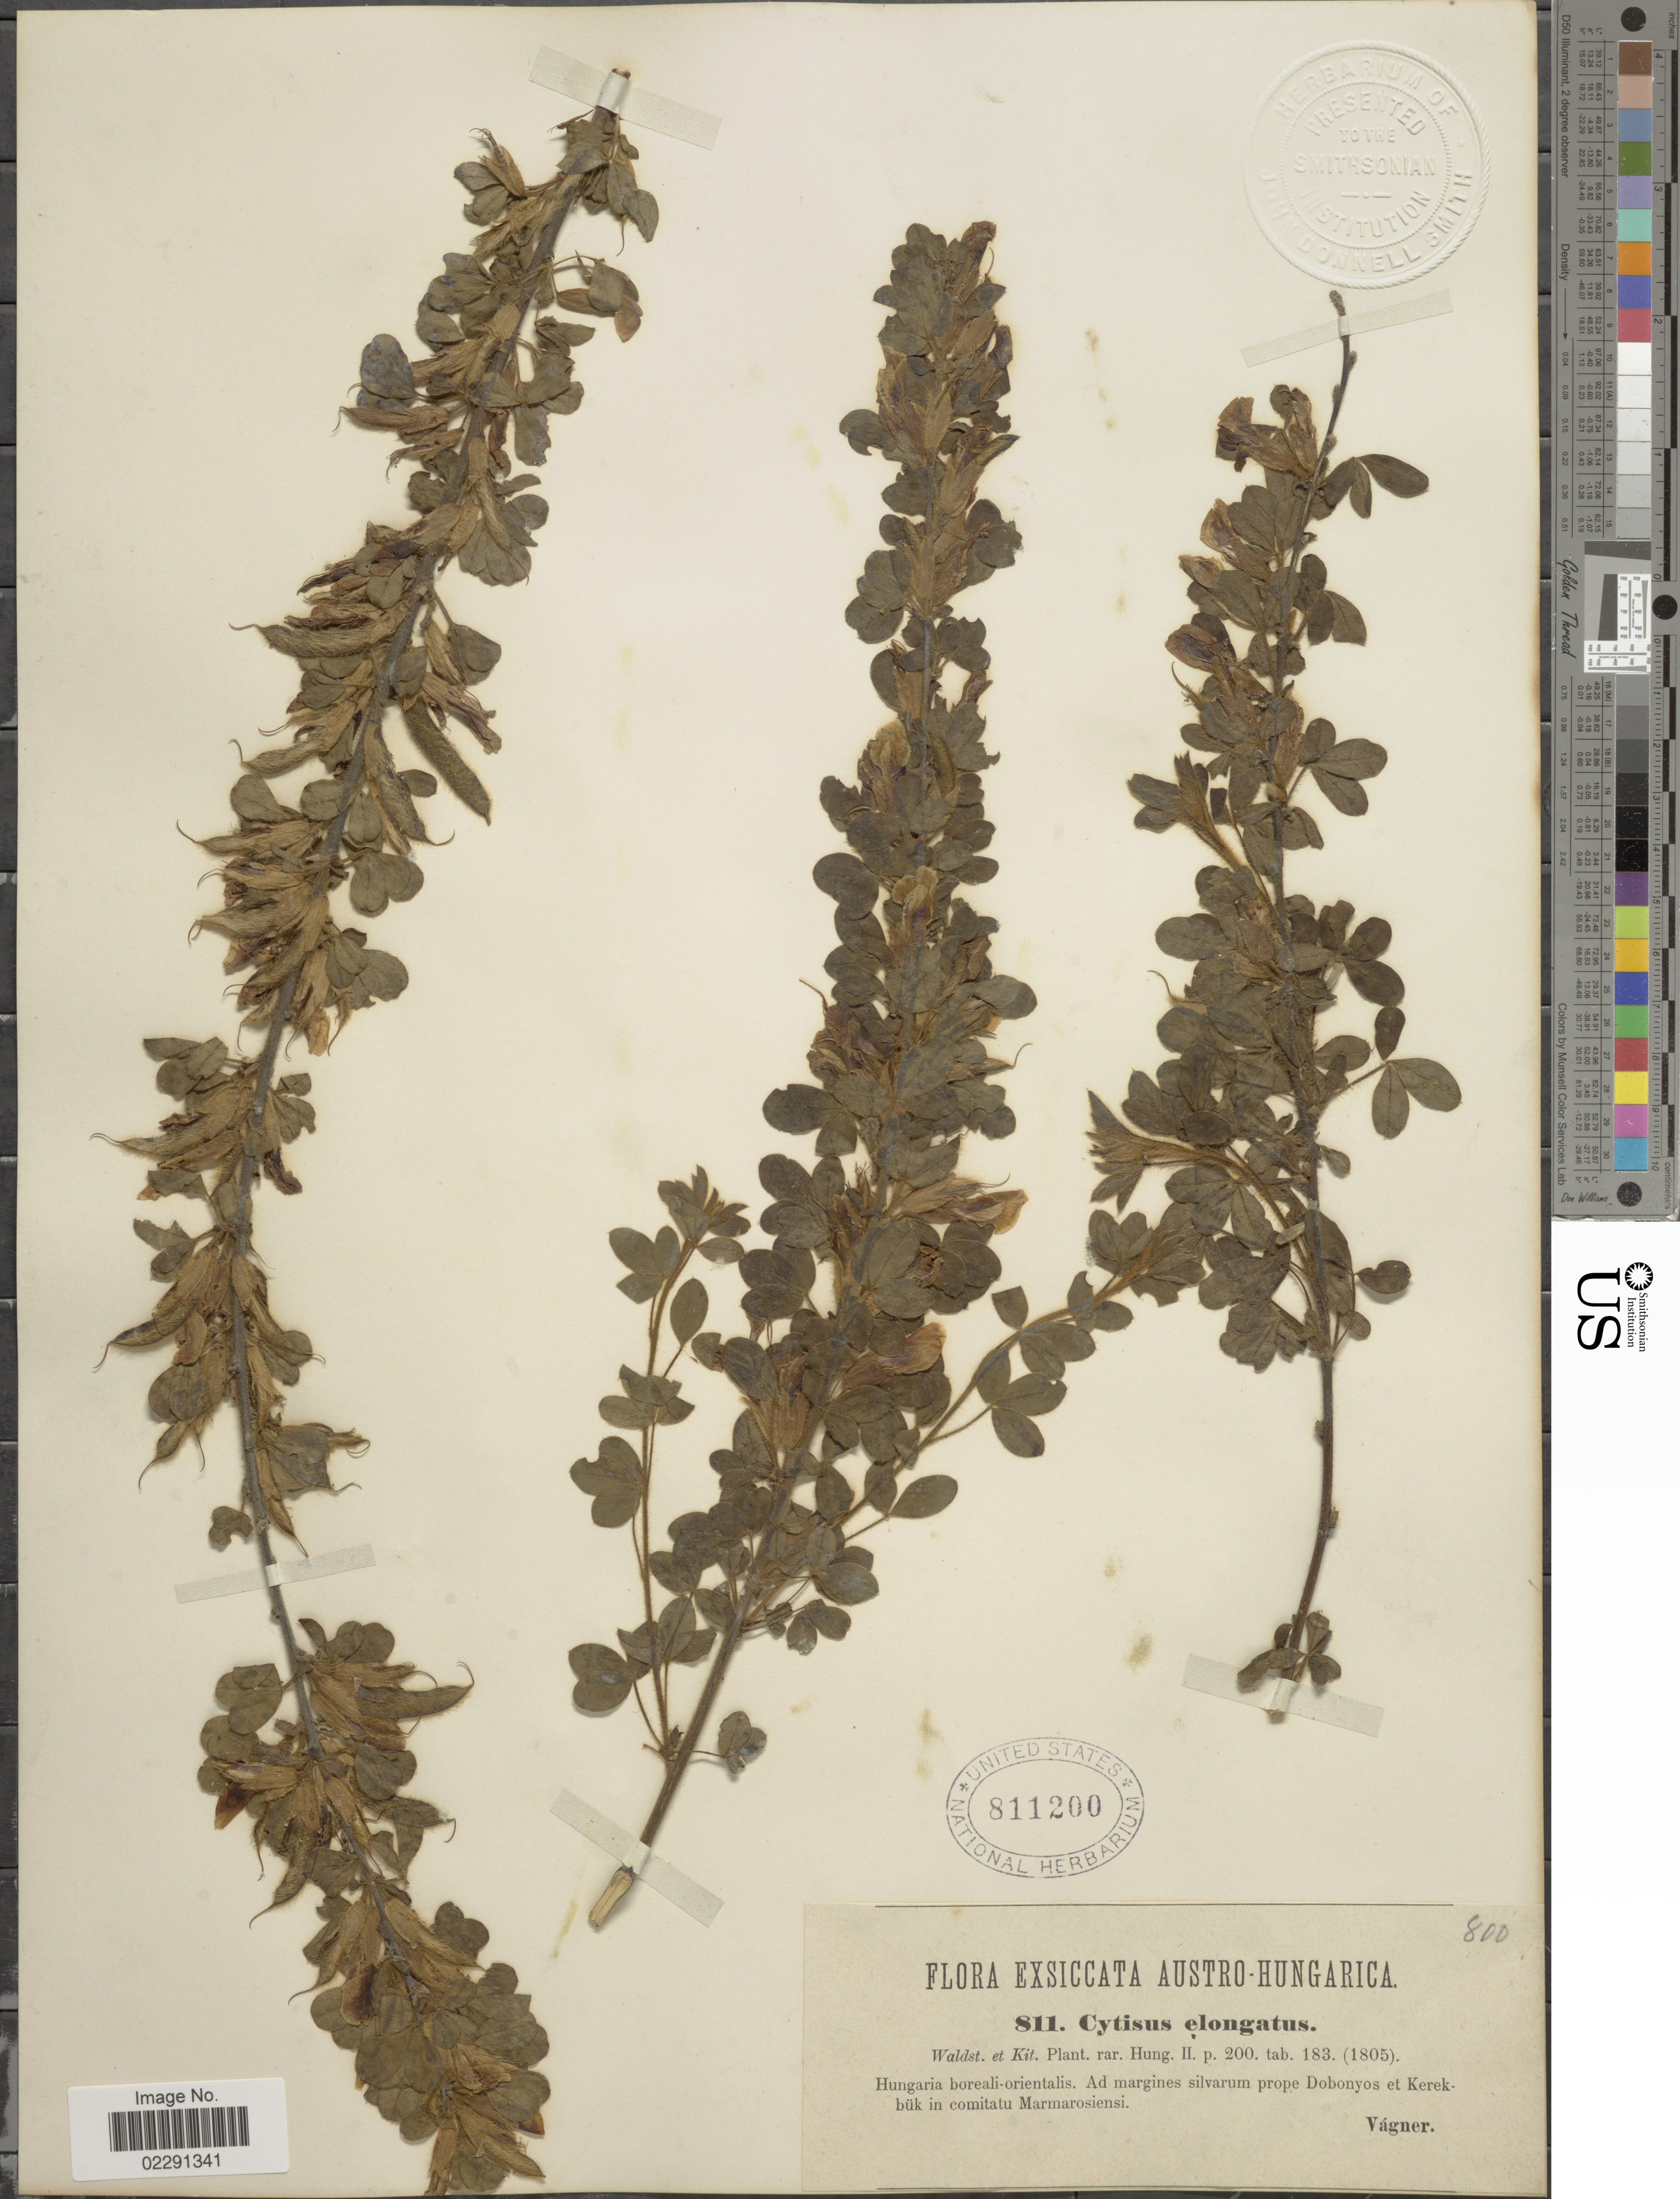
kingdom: Plantae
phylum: Tracheophyta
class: Magnoliopsida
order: Fabales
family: Fabaceae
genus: Cytisus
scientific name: Cytisus elongatus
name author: Waldst. & Kit.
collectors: Vágner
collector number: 811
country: Hungary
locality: Austro-Hungarica, Hungario boreali-orientalis, ad margines silvarum prope Dobonyos et Kerekbuk in comitatu Marmarosiensi.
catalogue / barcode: US 811200